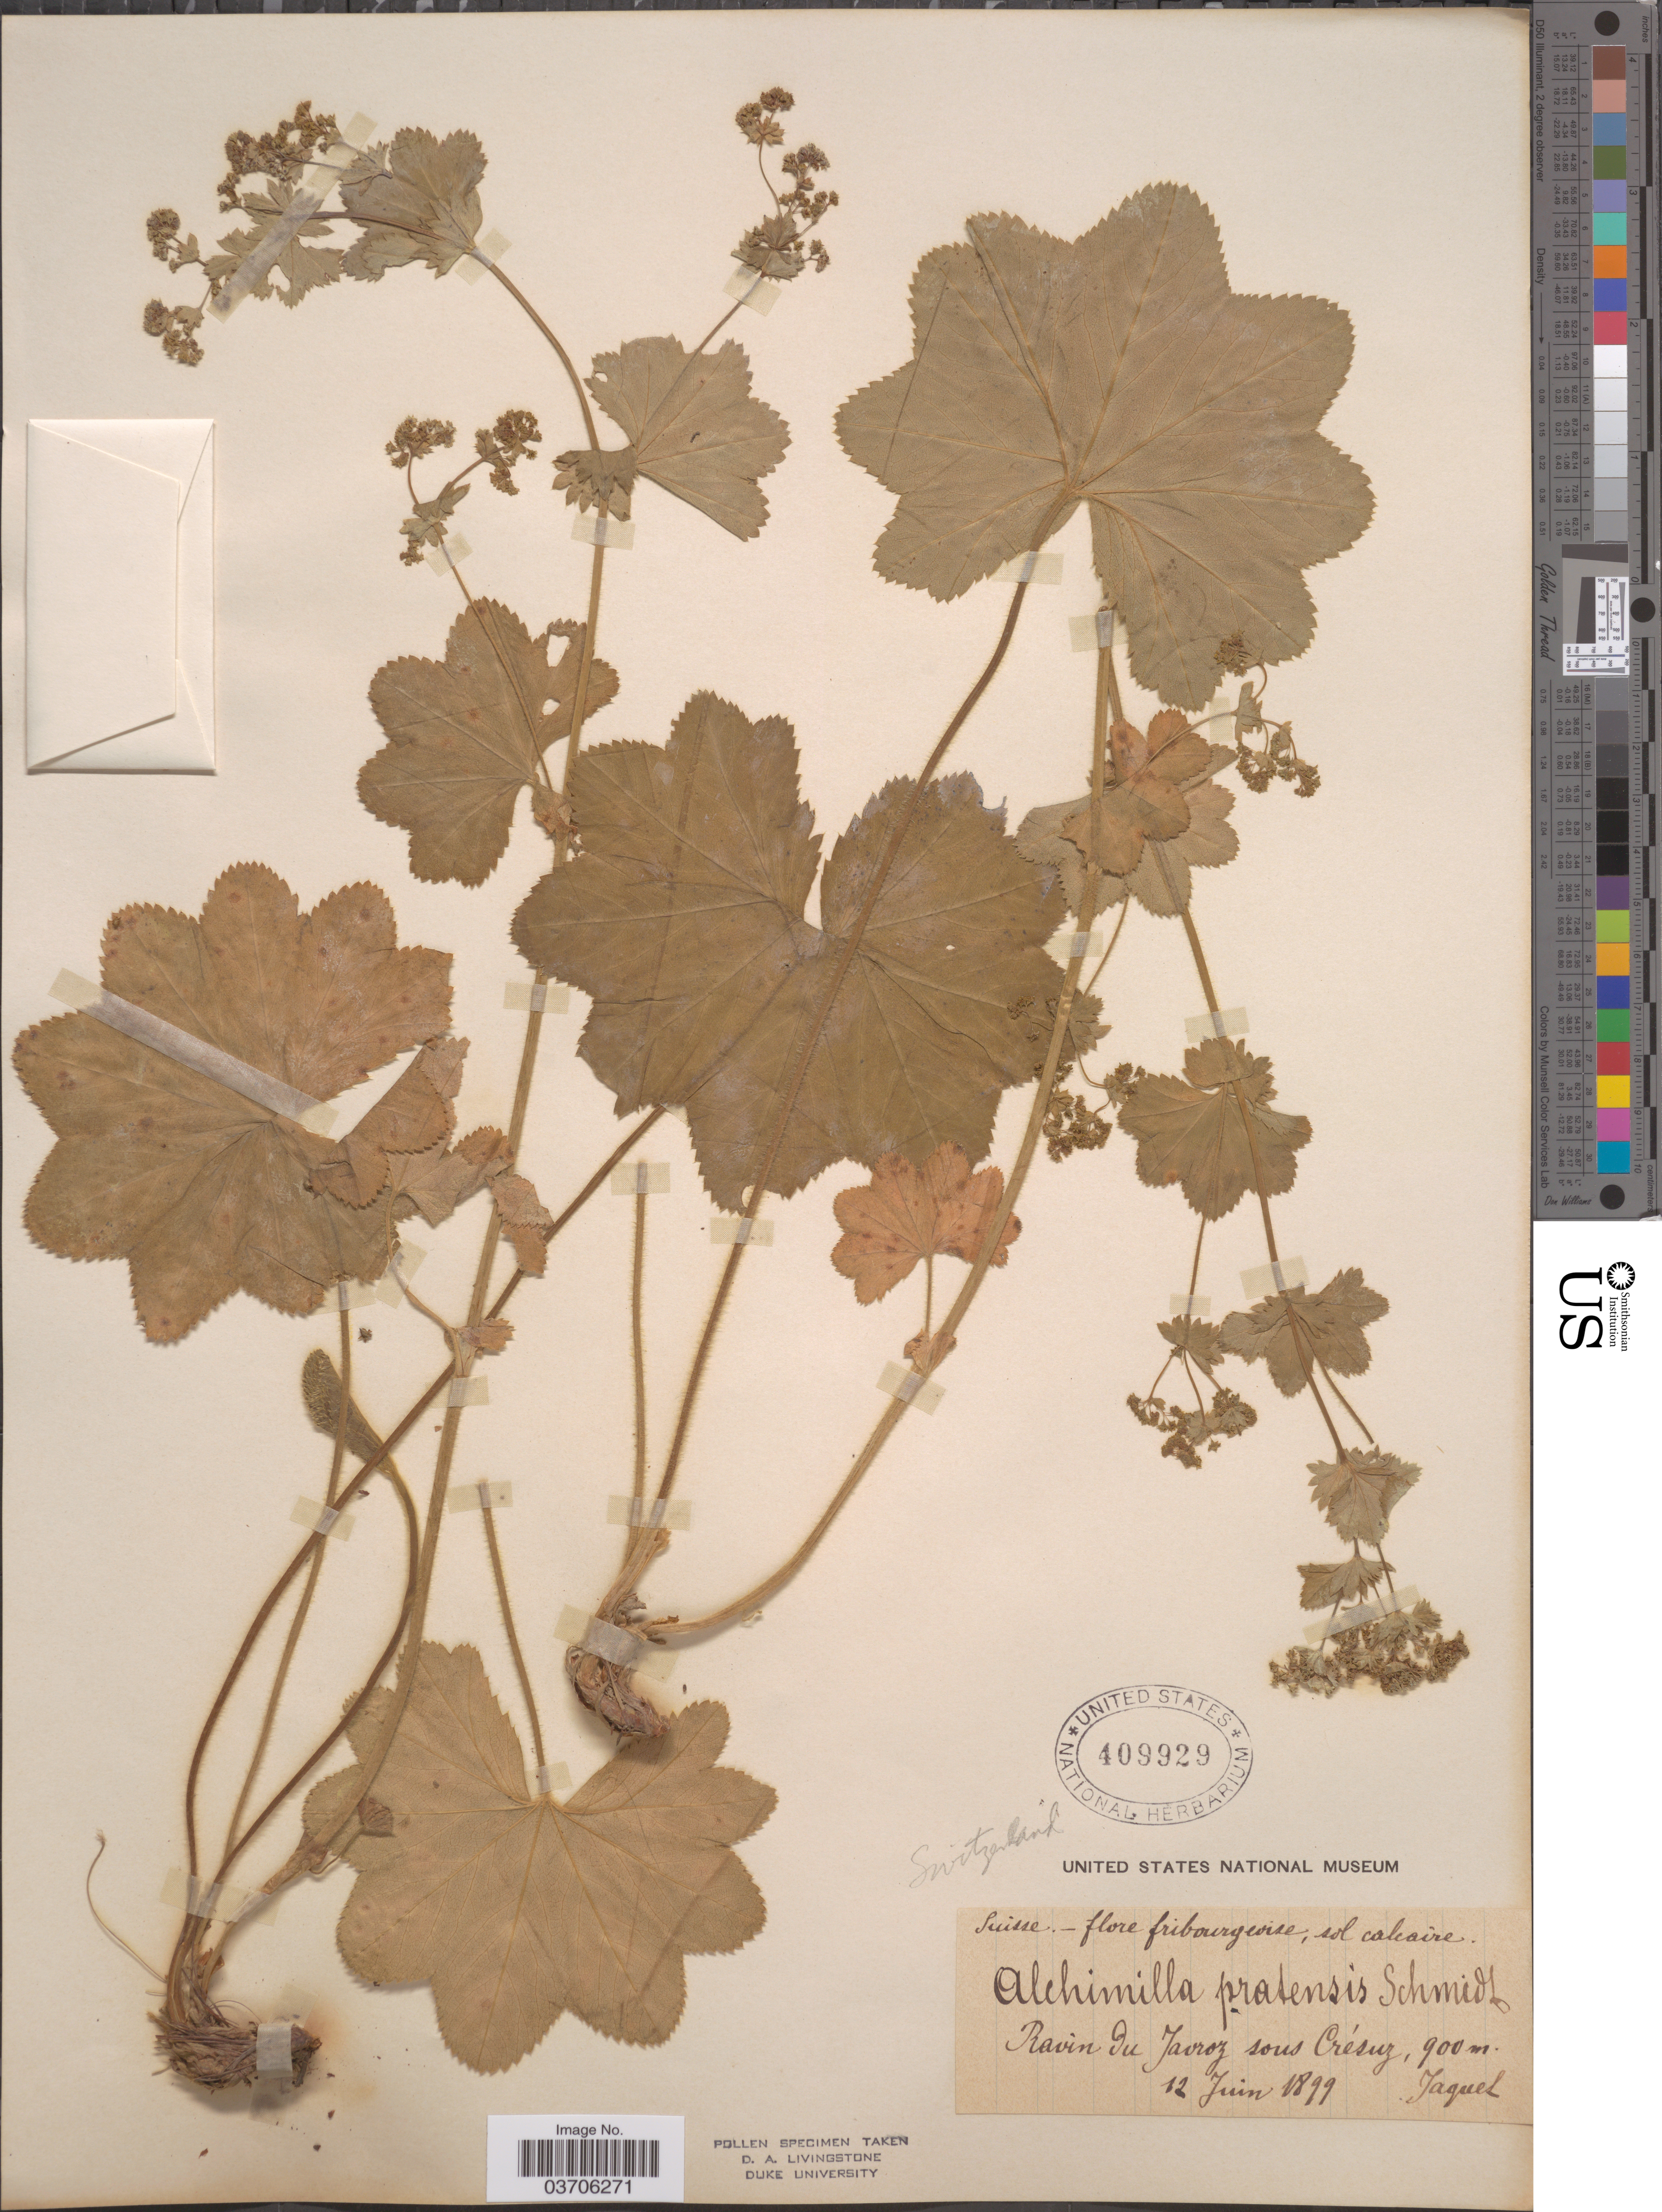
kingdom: Plantae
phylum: Tracheophyta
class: Magnoliopsida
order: Rosales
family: Rosaceae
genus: Alchemilla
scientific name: Alchemilla pratensis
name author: F.W. Schmidt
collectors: -. Jaquet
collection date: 1899-06-12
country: Switzerland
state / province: Fribourg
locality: Suisse. Ravin du Javroz sous Crésuz.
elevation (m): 900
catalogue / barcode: US 409929